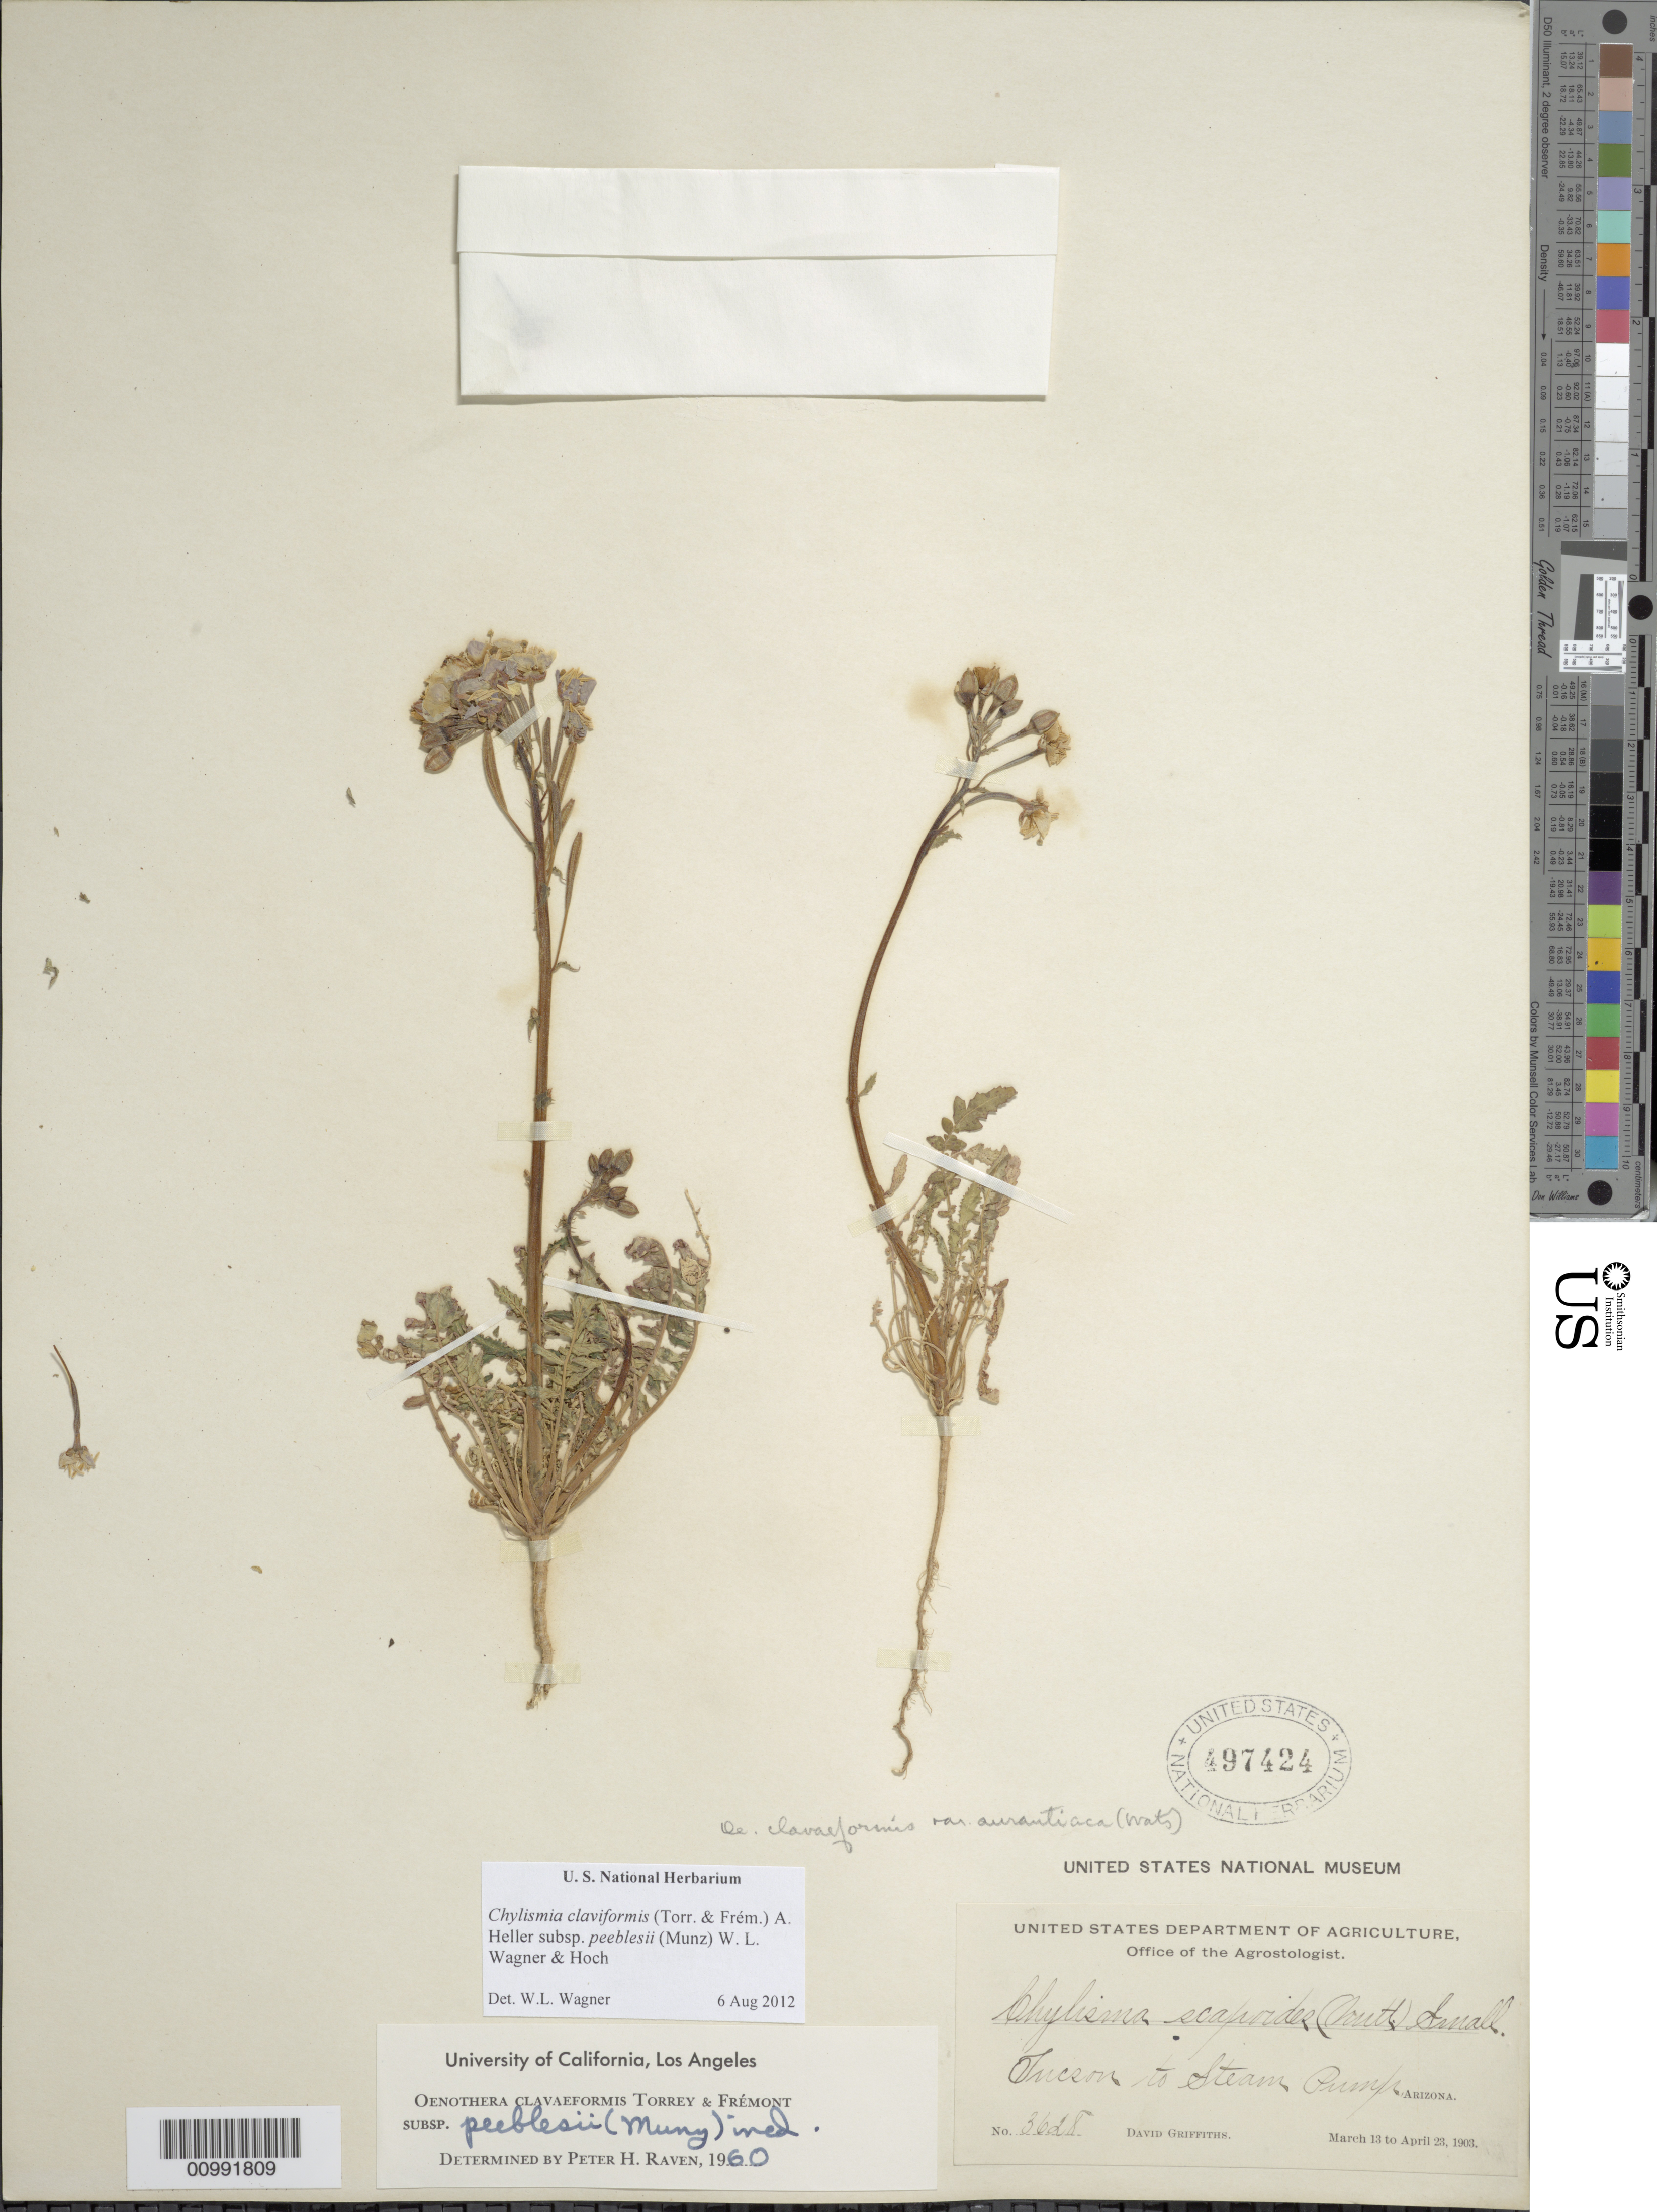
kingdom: Plantae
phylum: Tracheophyta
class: Magnoliopsida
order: Myrtales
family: Onagraceae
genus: Chylismia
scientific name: Chylismia claviformis subsp. peeblesii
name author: (Munz) W.L. Wagner & Hoch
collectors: D. Griffiths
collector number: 3628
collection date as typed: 13 Mar 1903 to 23 Apr 1903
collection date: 1903-03-13/1903-04-23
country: United States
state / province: Arizona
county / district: Pima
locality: Tucson to Steam Prim.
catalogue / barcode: US 497424